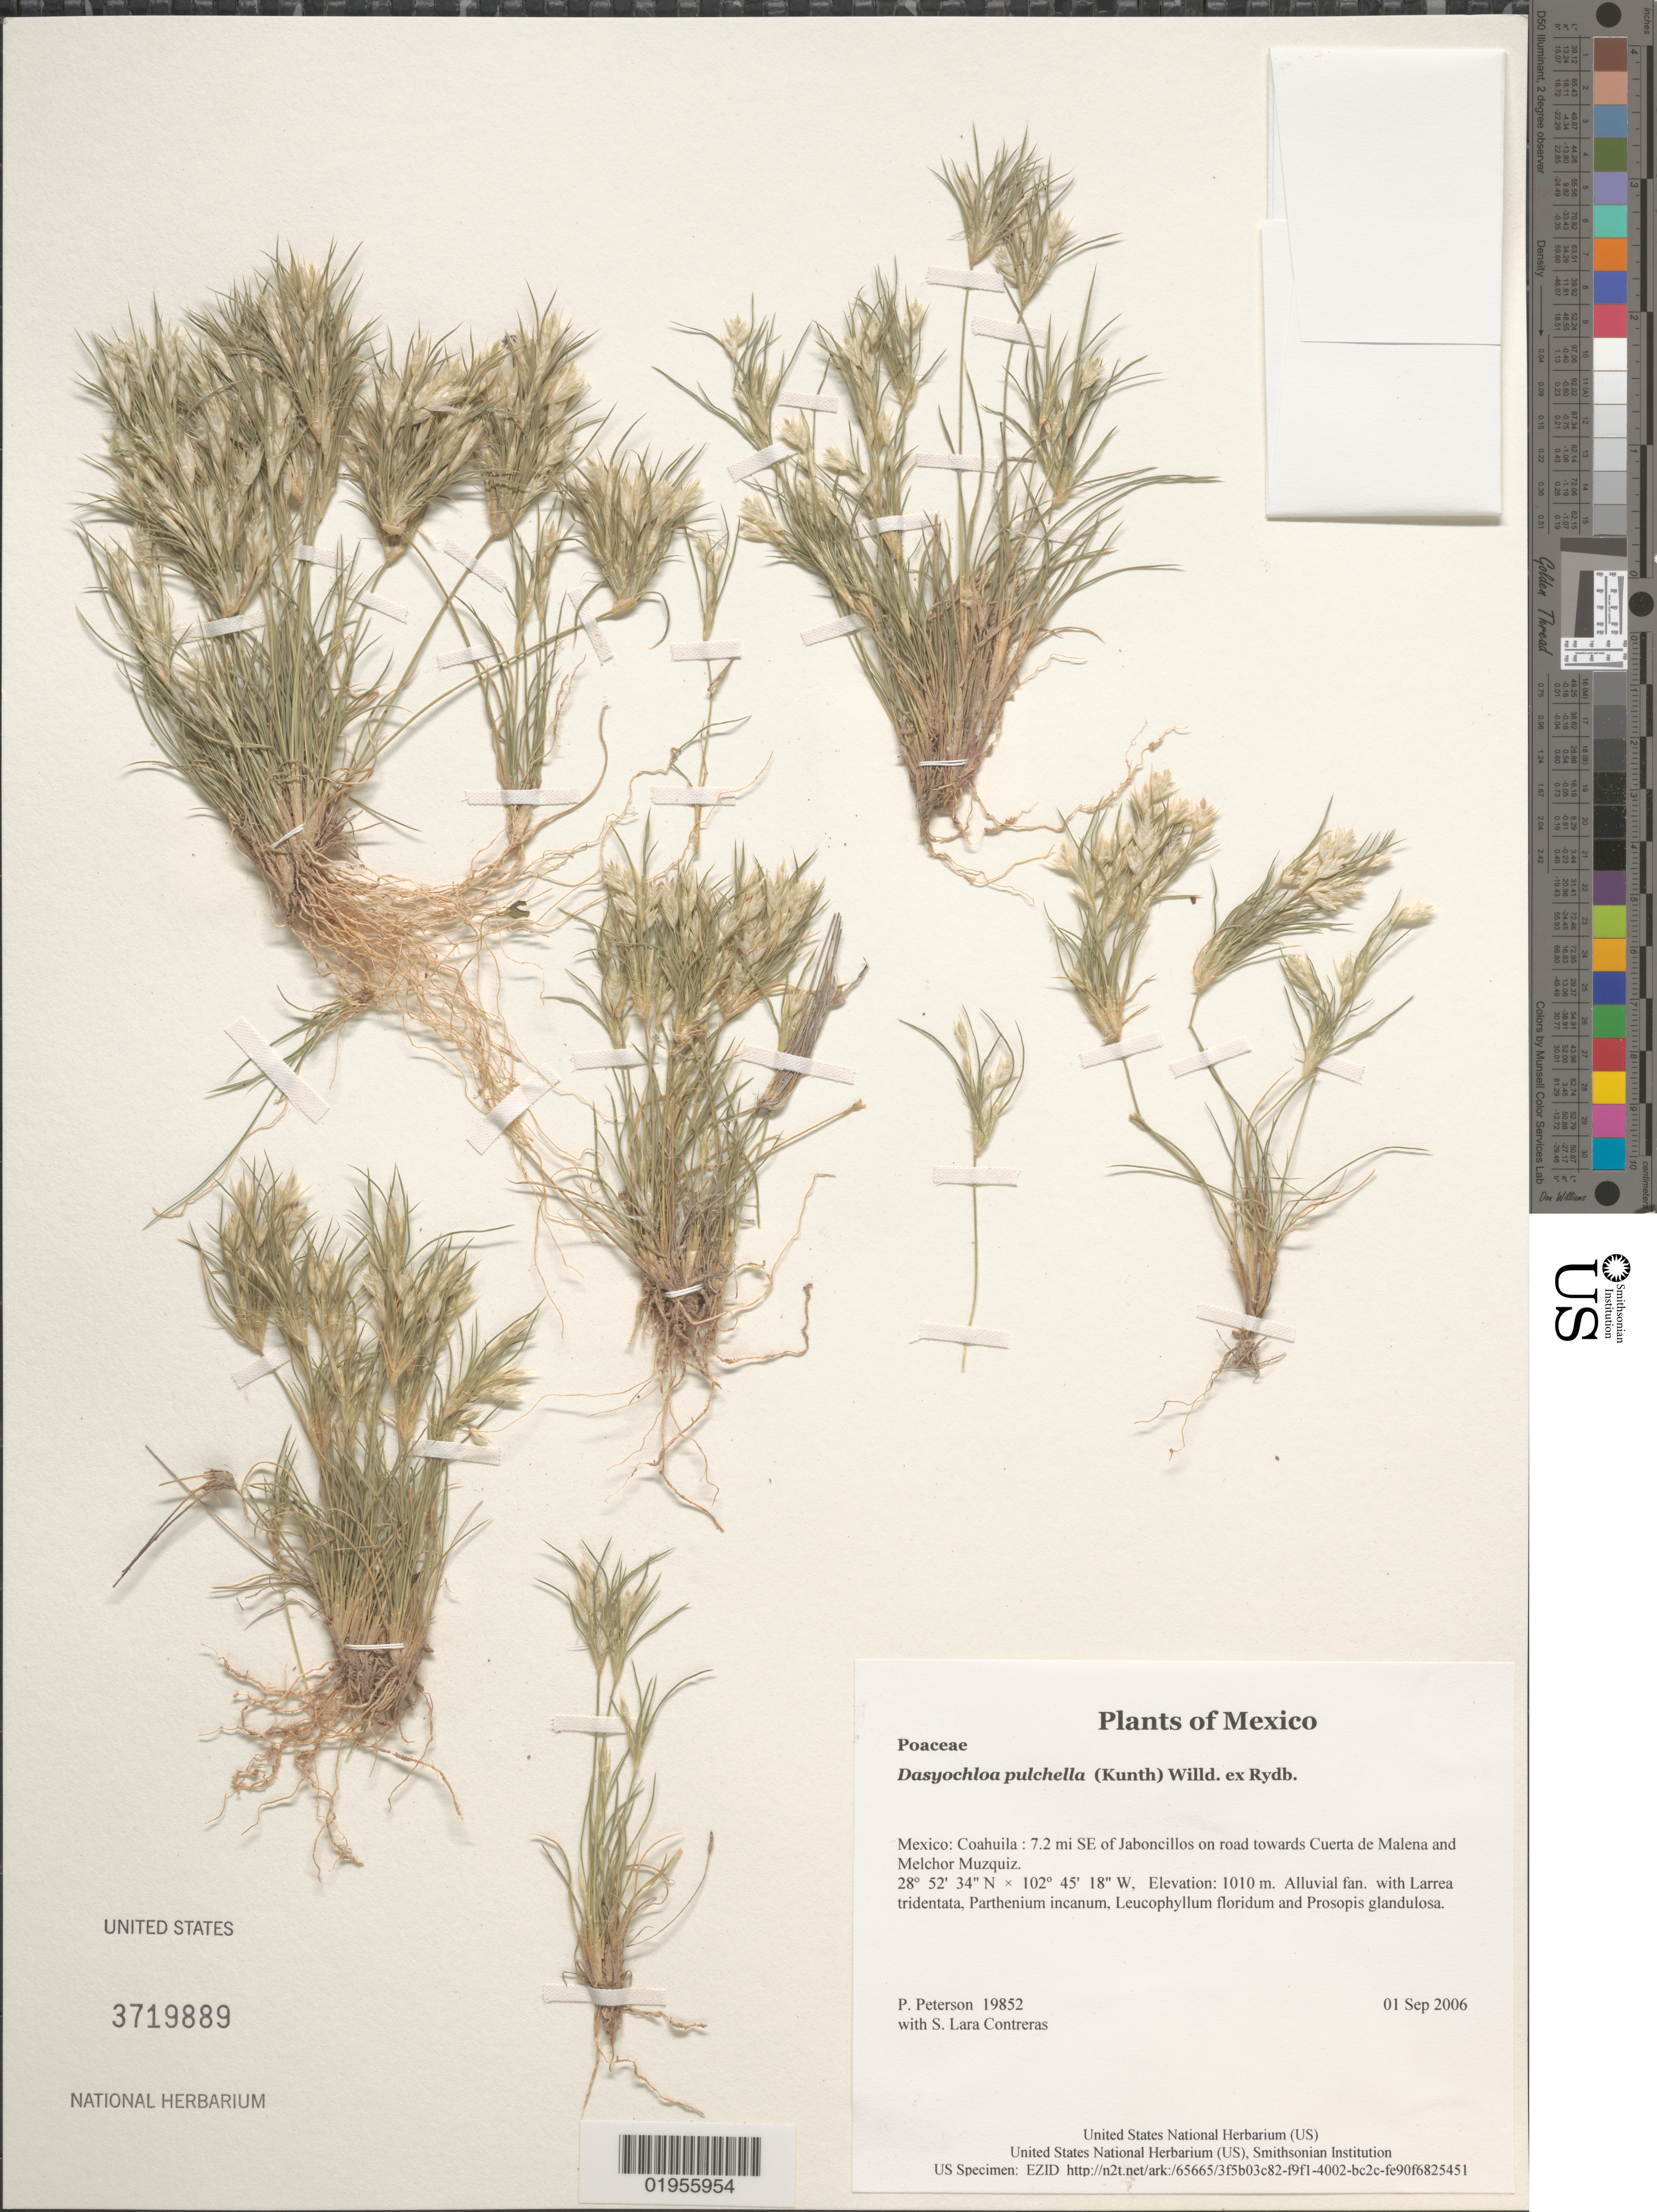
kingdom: Plantae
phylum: Tracheophyta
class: Liliopsida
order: Poales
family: Poaceae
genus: Dasyochloa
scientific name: Dasyochloa pulchella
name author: (Kunth) Willd. ex Rydb.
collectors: P. M. Peterson & S. Lara Contreras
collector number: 19852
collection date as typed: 01 Sep 2006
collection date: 2006-09-01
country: Mexico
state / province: Coahuila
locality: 7.2 mi SE of Jaboncillos on road towards Cuerta de Malena and Melchor Muzquiz.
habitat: Alluvial fan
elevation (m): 1010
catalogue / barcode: US 3719889